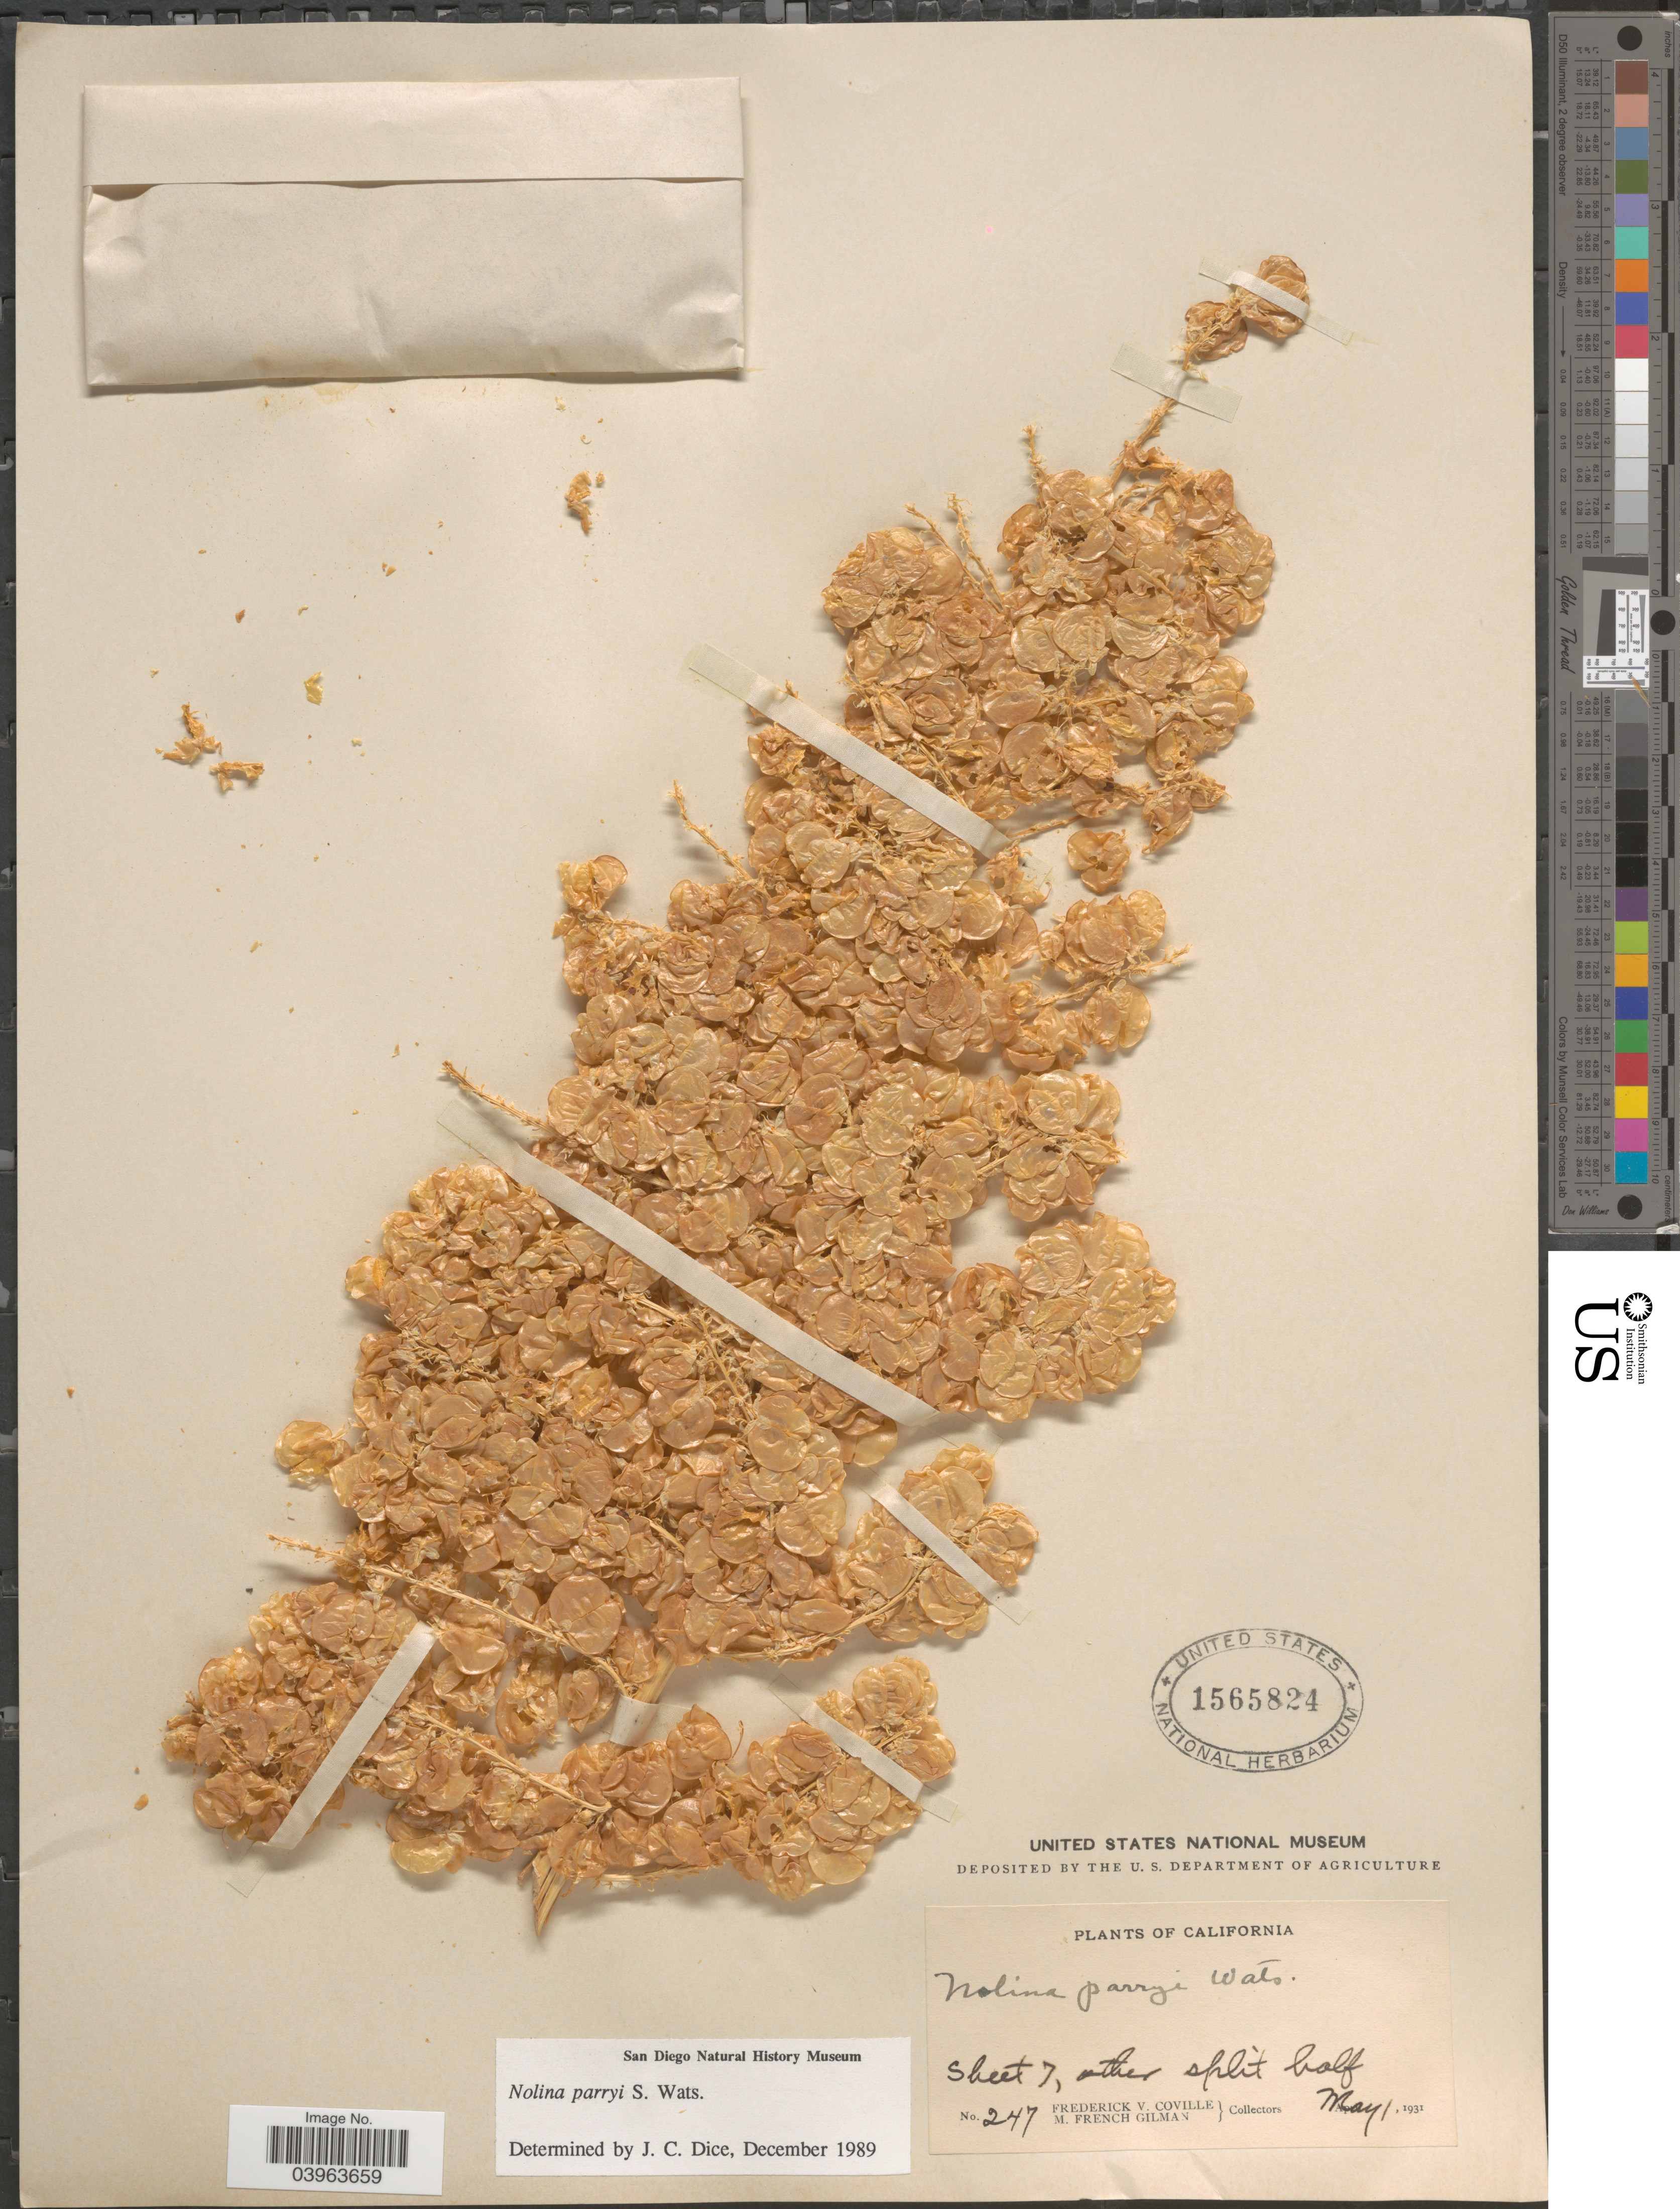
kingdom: Plantae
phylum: Tracheophyta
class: Liliopsida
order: Asparagales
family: Asparagaceae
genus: Nolina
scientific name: Nolina parryi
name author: S. Watson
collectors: F. V. Coville & M. F. Gilman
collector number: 247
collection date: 1931-05-01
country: United States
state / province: California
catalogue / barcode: US 1565824